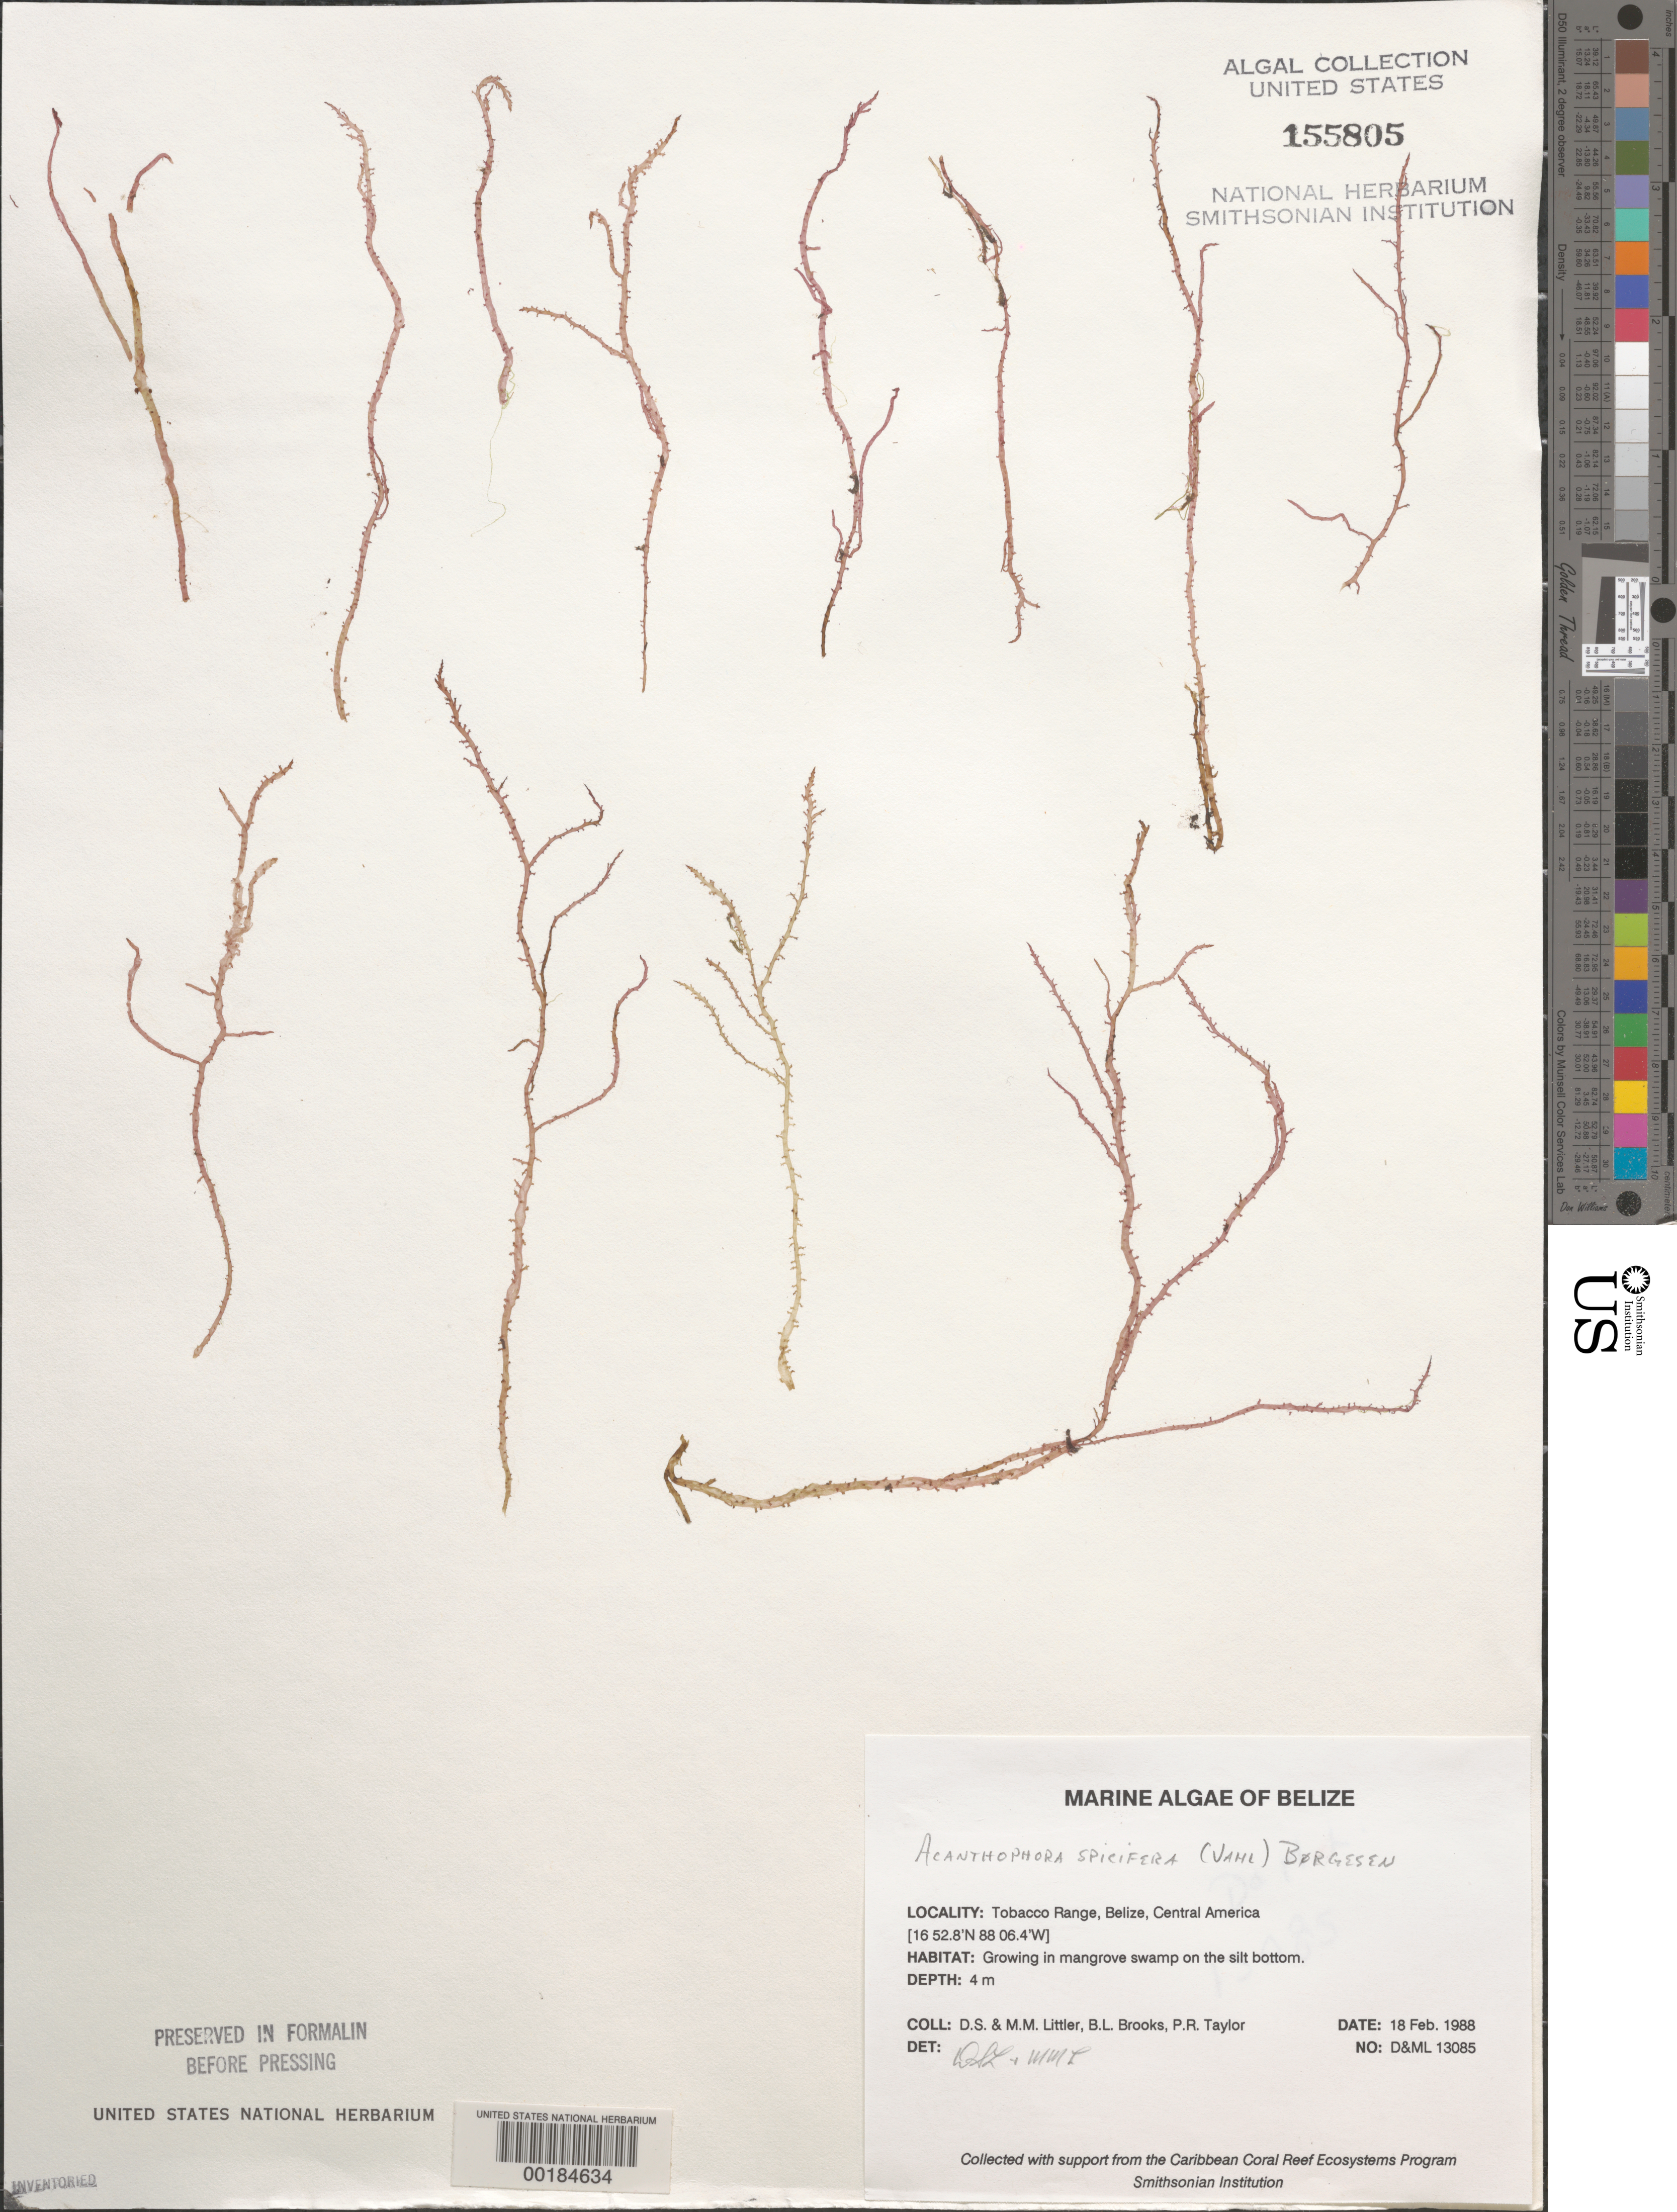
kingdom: Plantae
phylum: Rhodophyta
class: Florideophyceae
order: Ceramiales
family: Rhodomelaceae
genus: Acanthophora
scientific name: Acanthophora spicifera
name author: (Vahl) Børgesen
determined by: Littler, D. S.; Littler, M. M.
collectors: D. S. Littler, M. M. Littler, B. Brooks & P. R. Taylor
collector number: D&ML 13085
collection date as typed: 18 Feb 1988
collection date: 1988-02-18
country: Belize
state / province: Stann Creek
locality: Tobacco Range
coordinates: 16 52.8' N, 88 06.4' W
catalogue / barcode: US 155805